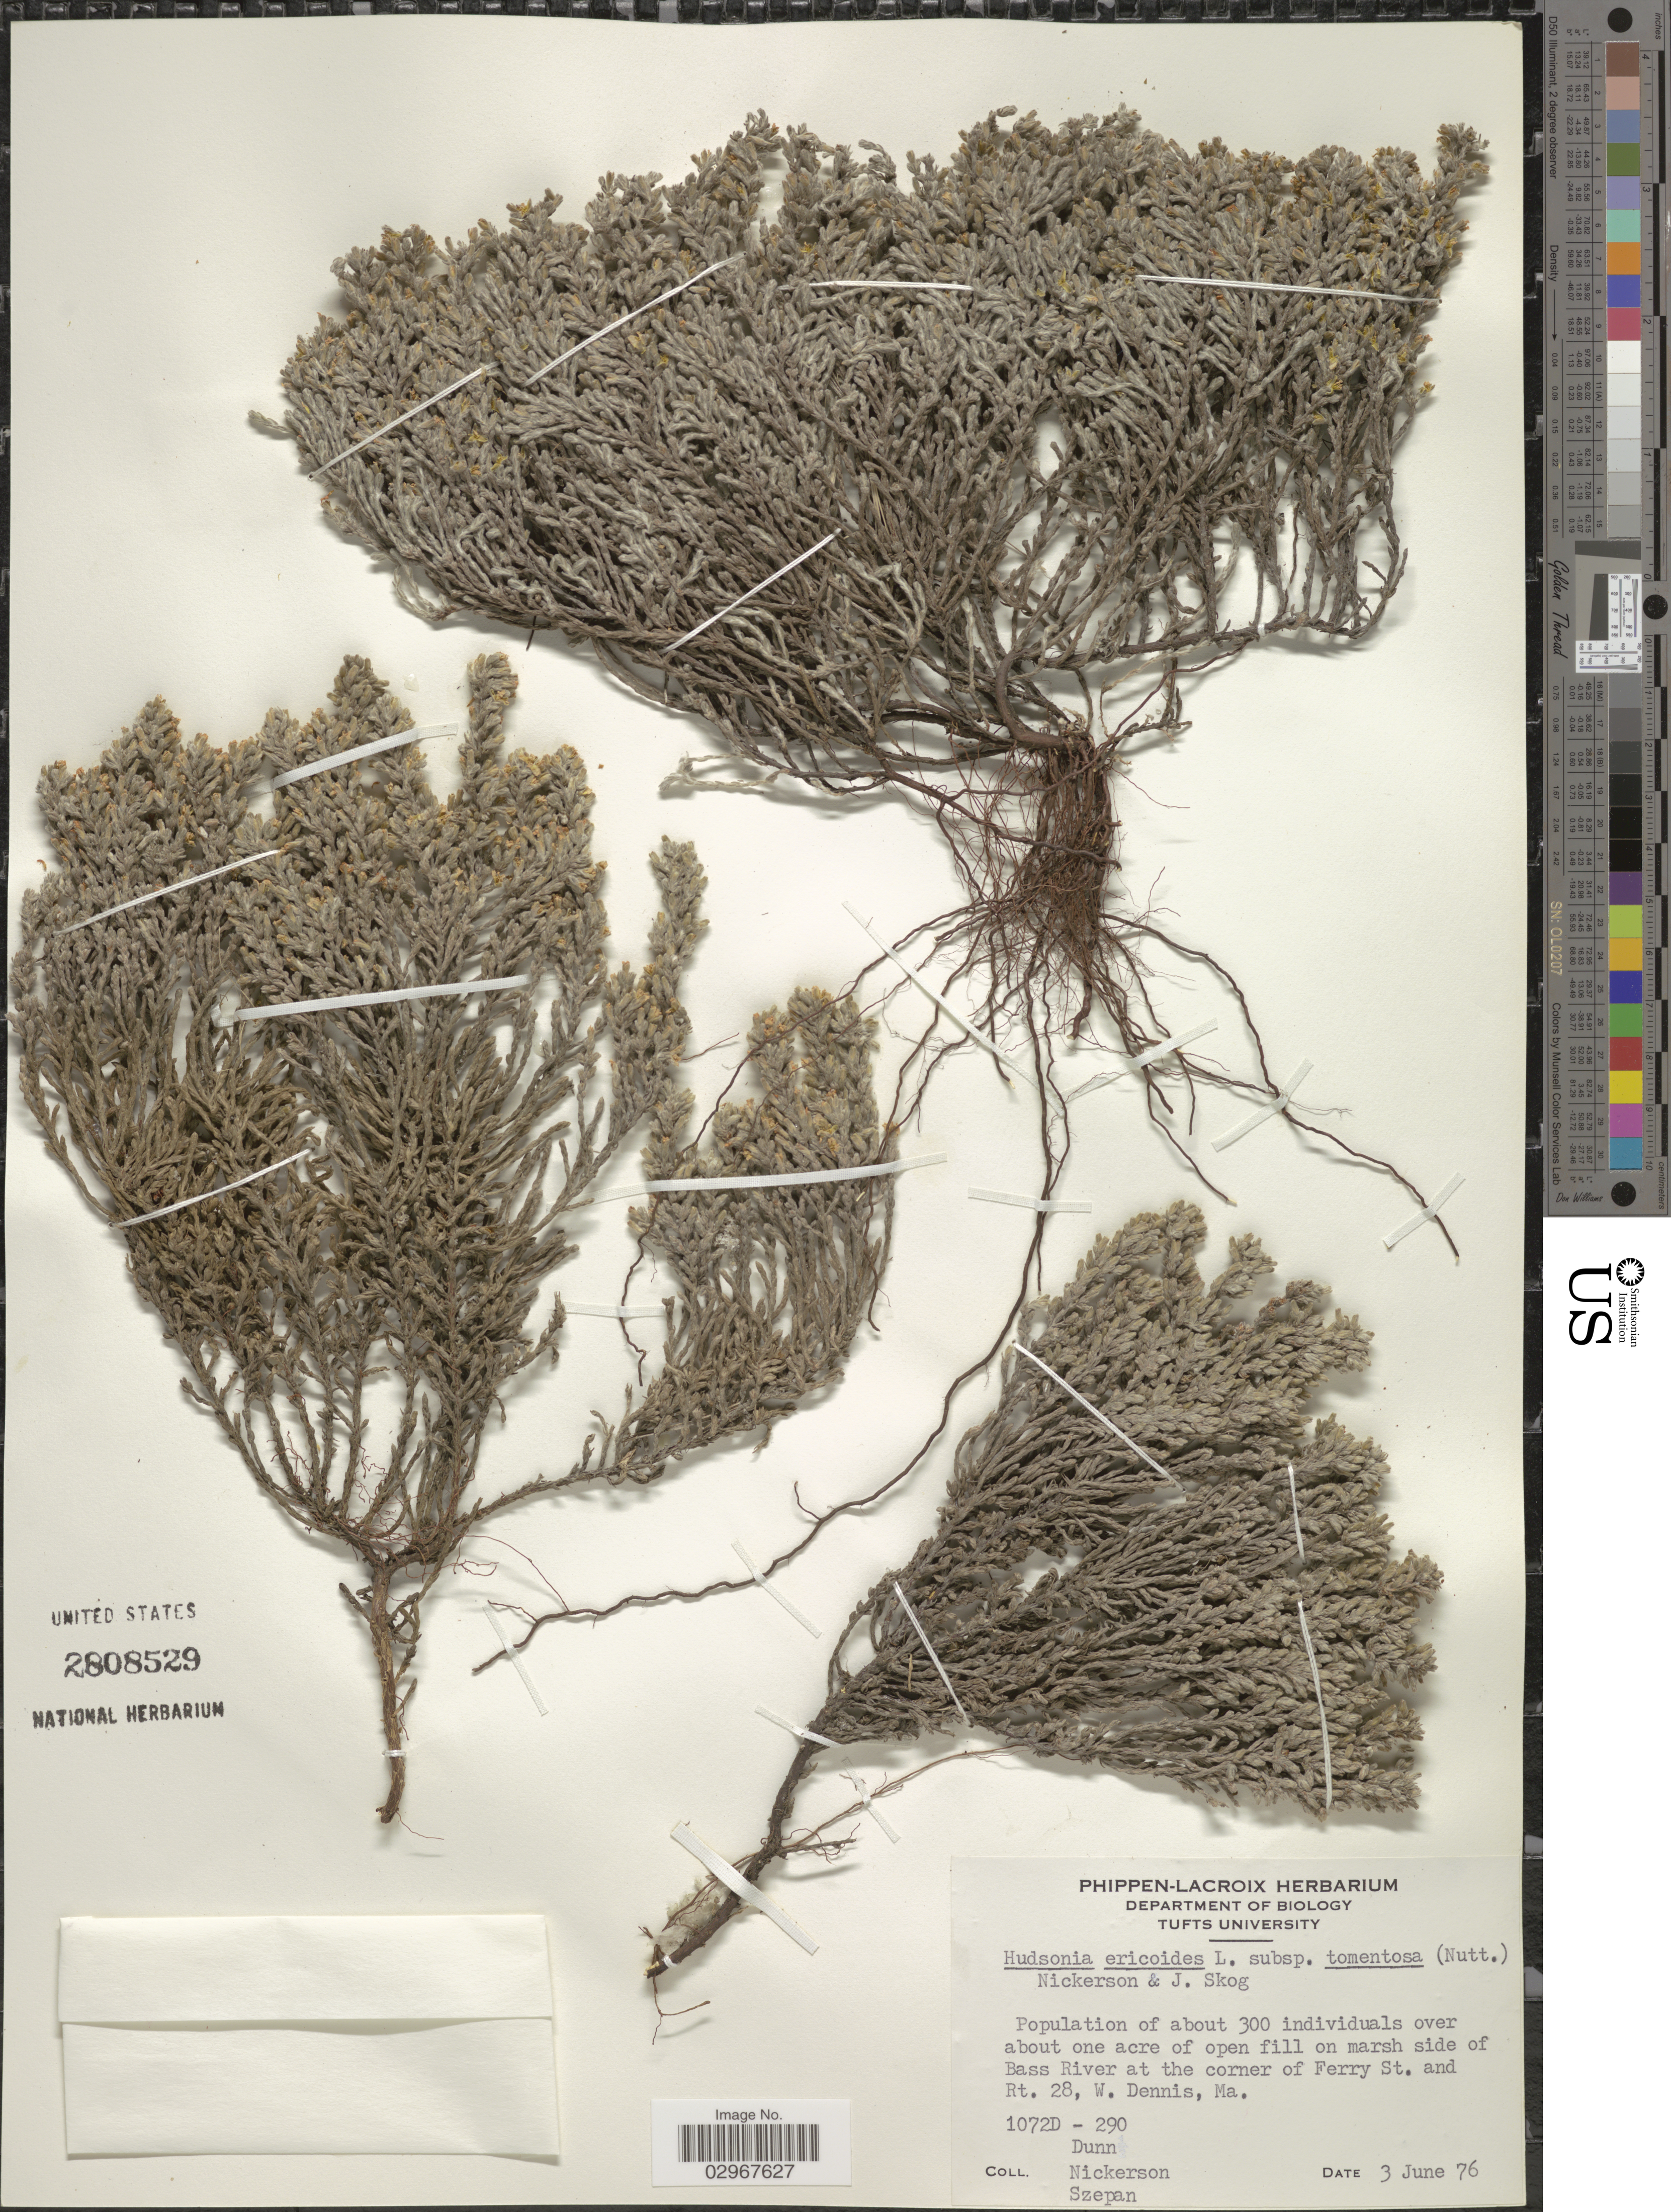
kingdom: Plantae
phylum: Tracheophyta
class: Magnoliopsida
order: Malvales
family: Cistaceae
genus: Hudsonia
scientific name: Hudsonia tomentosa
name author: Nutt.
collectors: Dunn, --, Nickerson, -- & Szepan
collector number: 1072D-290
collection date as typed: Transcribed d/m/y: 3/6/76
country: United States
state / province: Massachusetts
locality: On marsh side of Bass River at the corner of Ferry St. and Rt. 28, W. Dennis, Ma.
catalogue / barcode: US 2808529